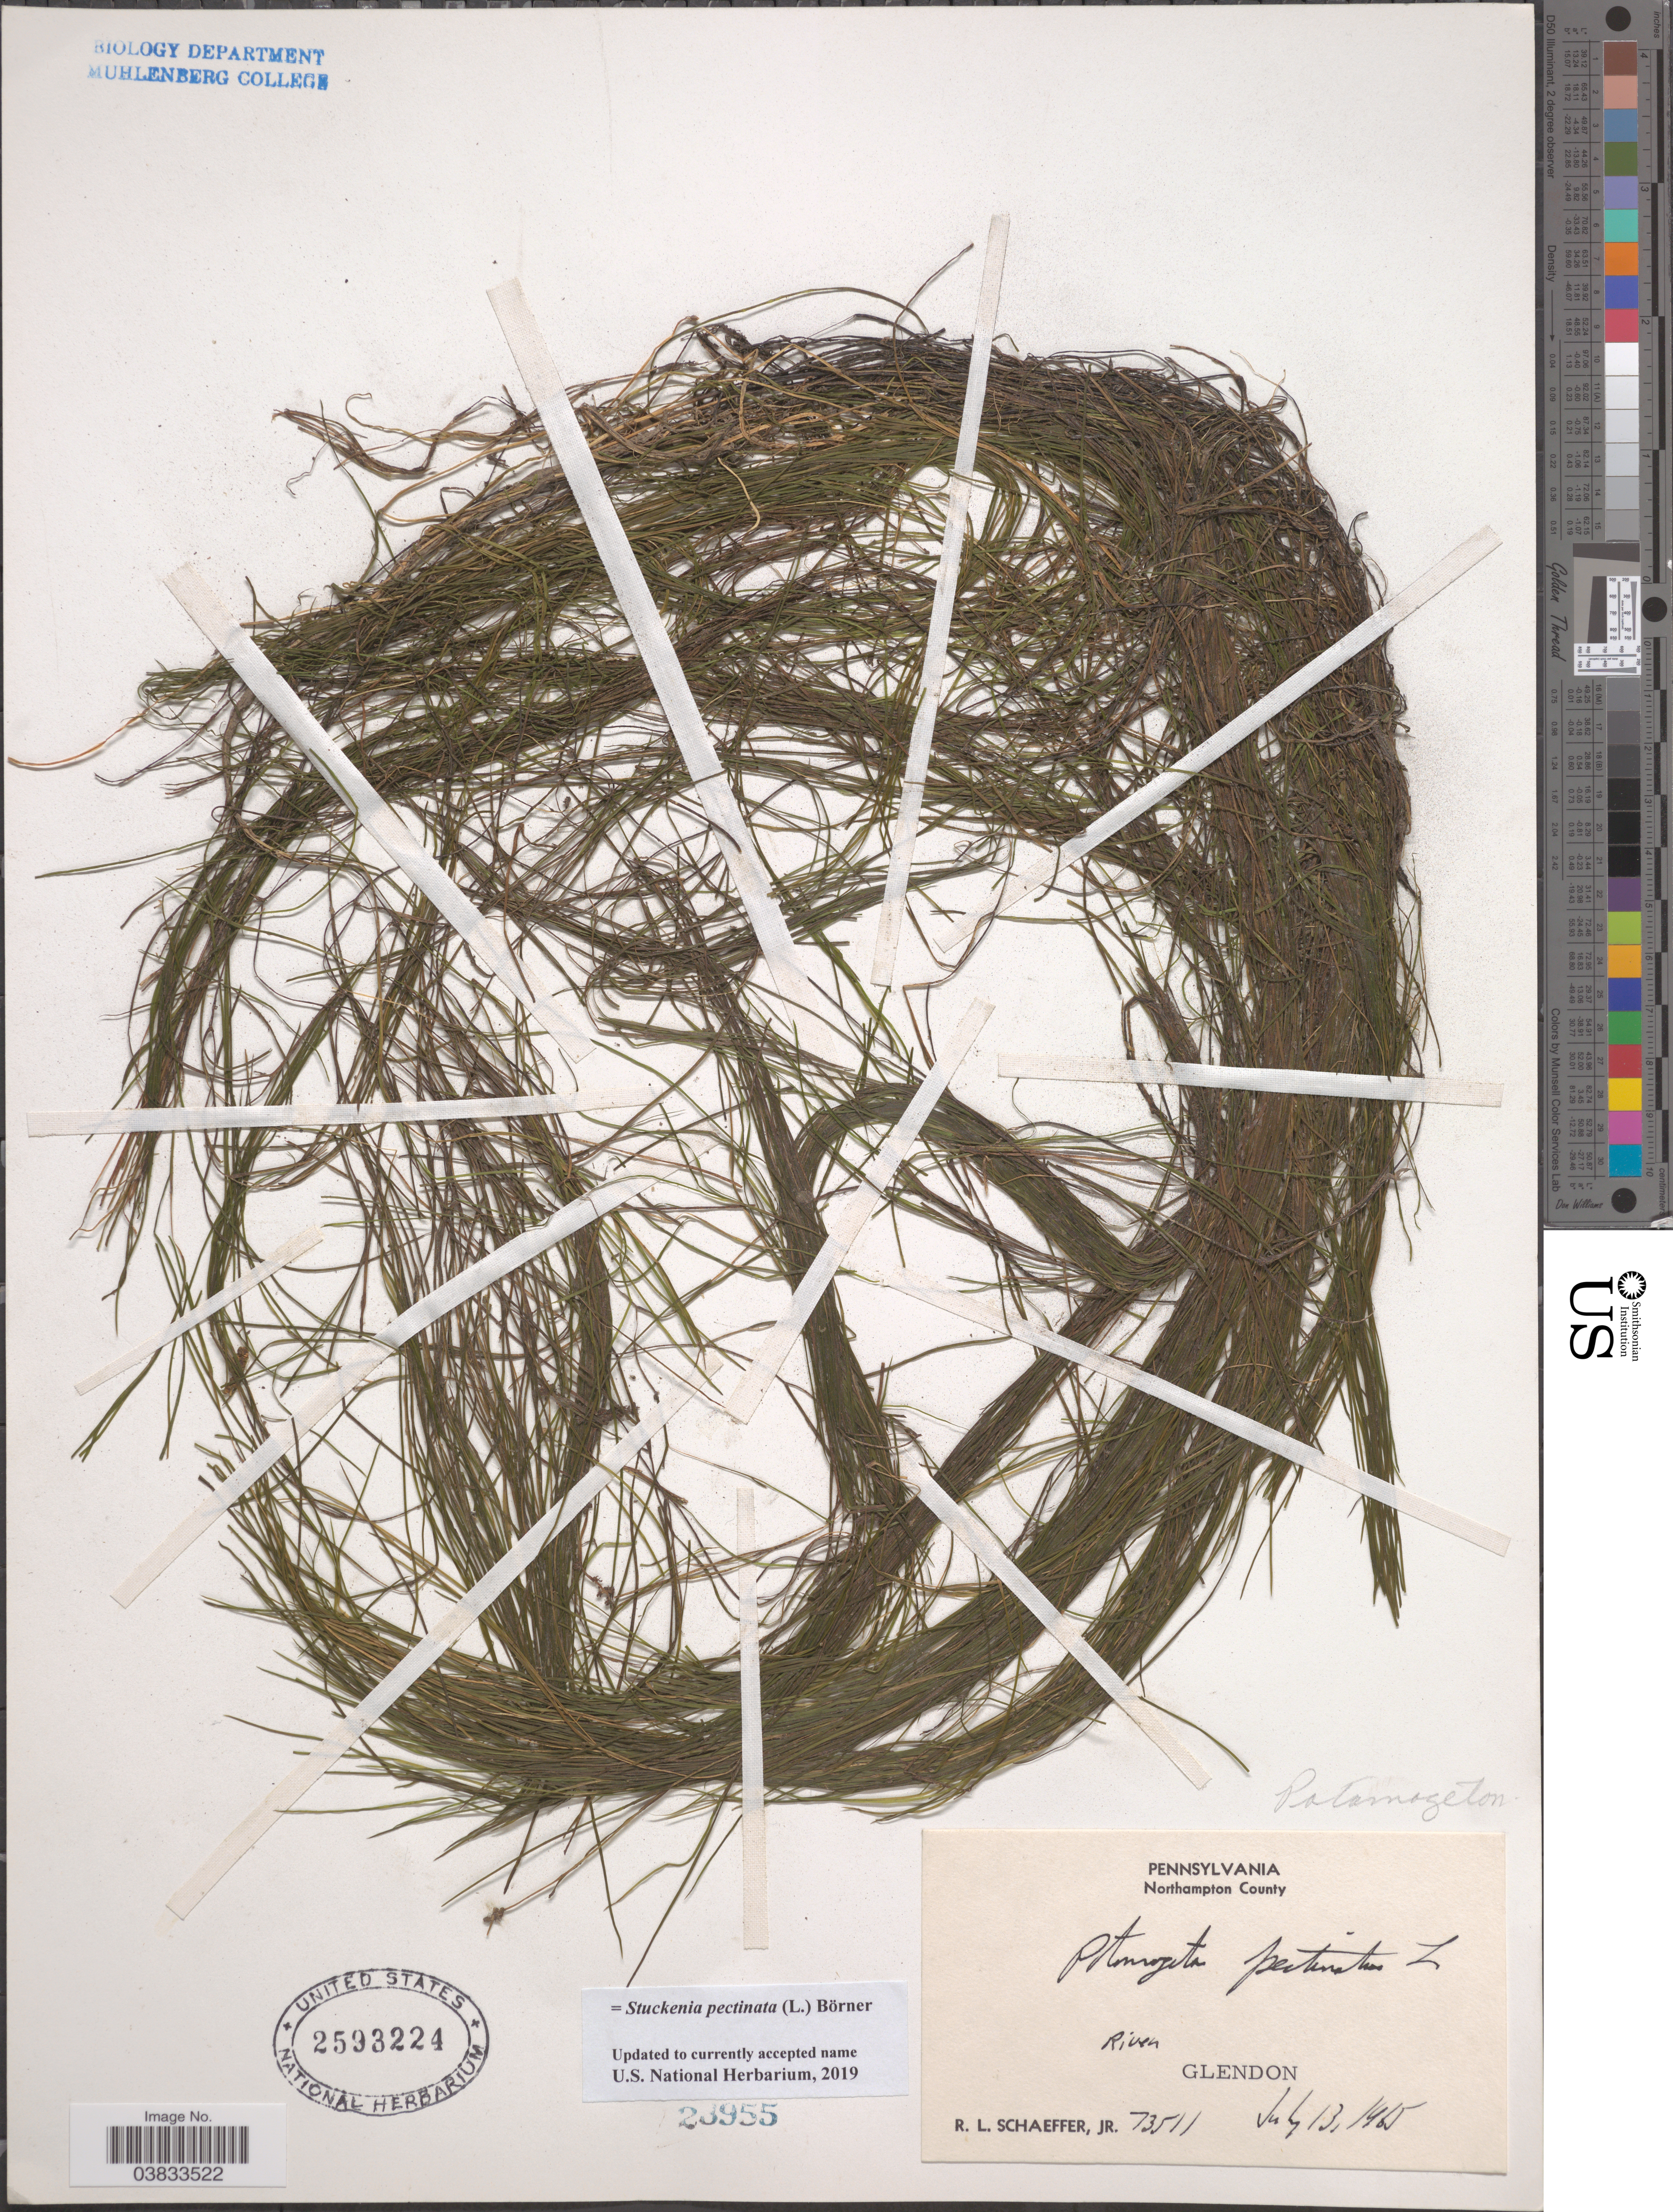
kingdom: Plantae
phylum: Tracheophyta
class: Liliopsida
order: Alismatales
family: Potamogetonaceae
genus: Stuckenia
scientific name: Stuckenia pectinata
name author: (L.) Börner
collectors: R. L. Schaeffer Jr.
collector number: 73511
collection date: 1965-07-13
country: United States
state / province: Pennsylvania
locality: Northampton County. River Glendon.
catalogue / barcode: US 2593224